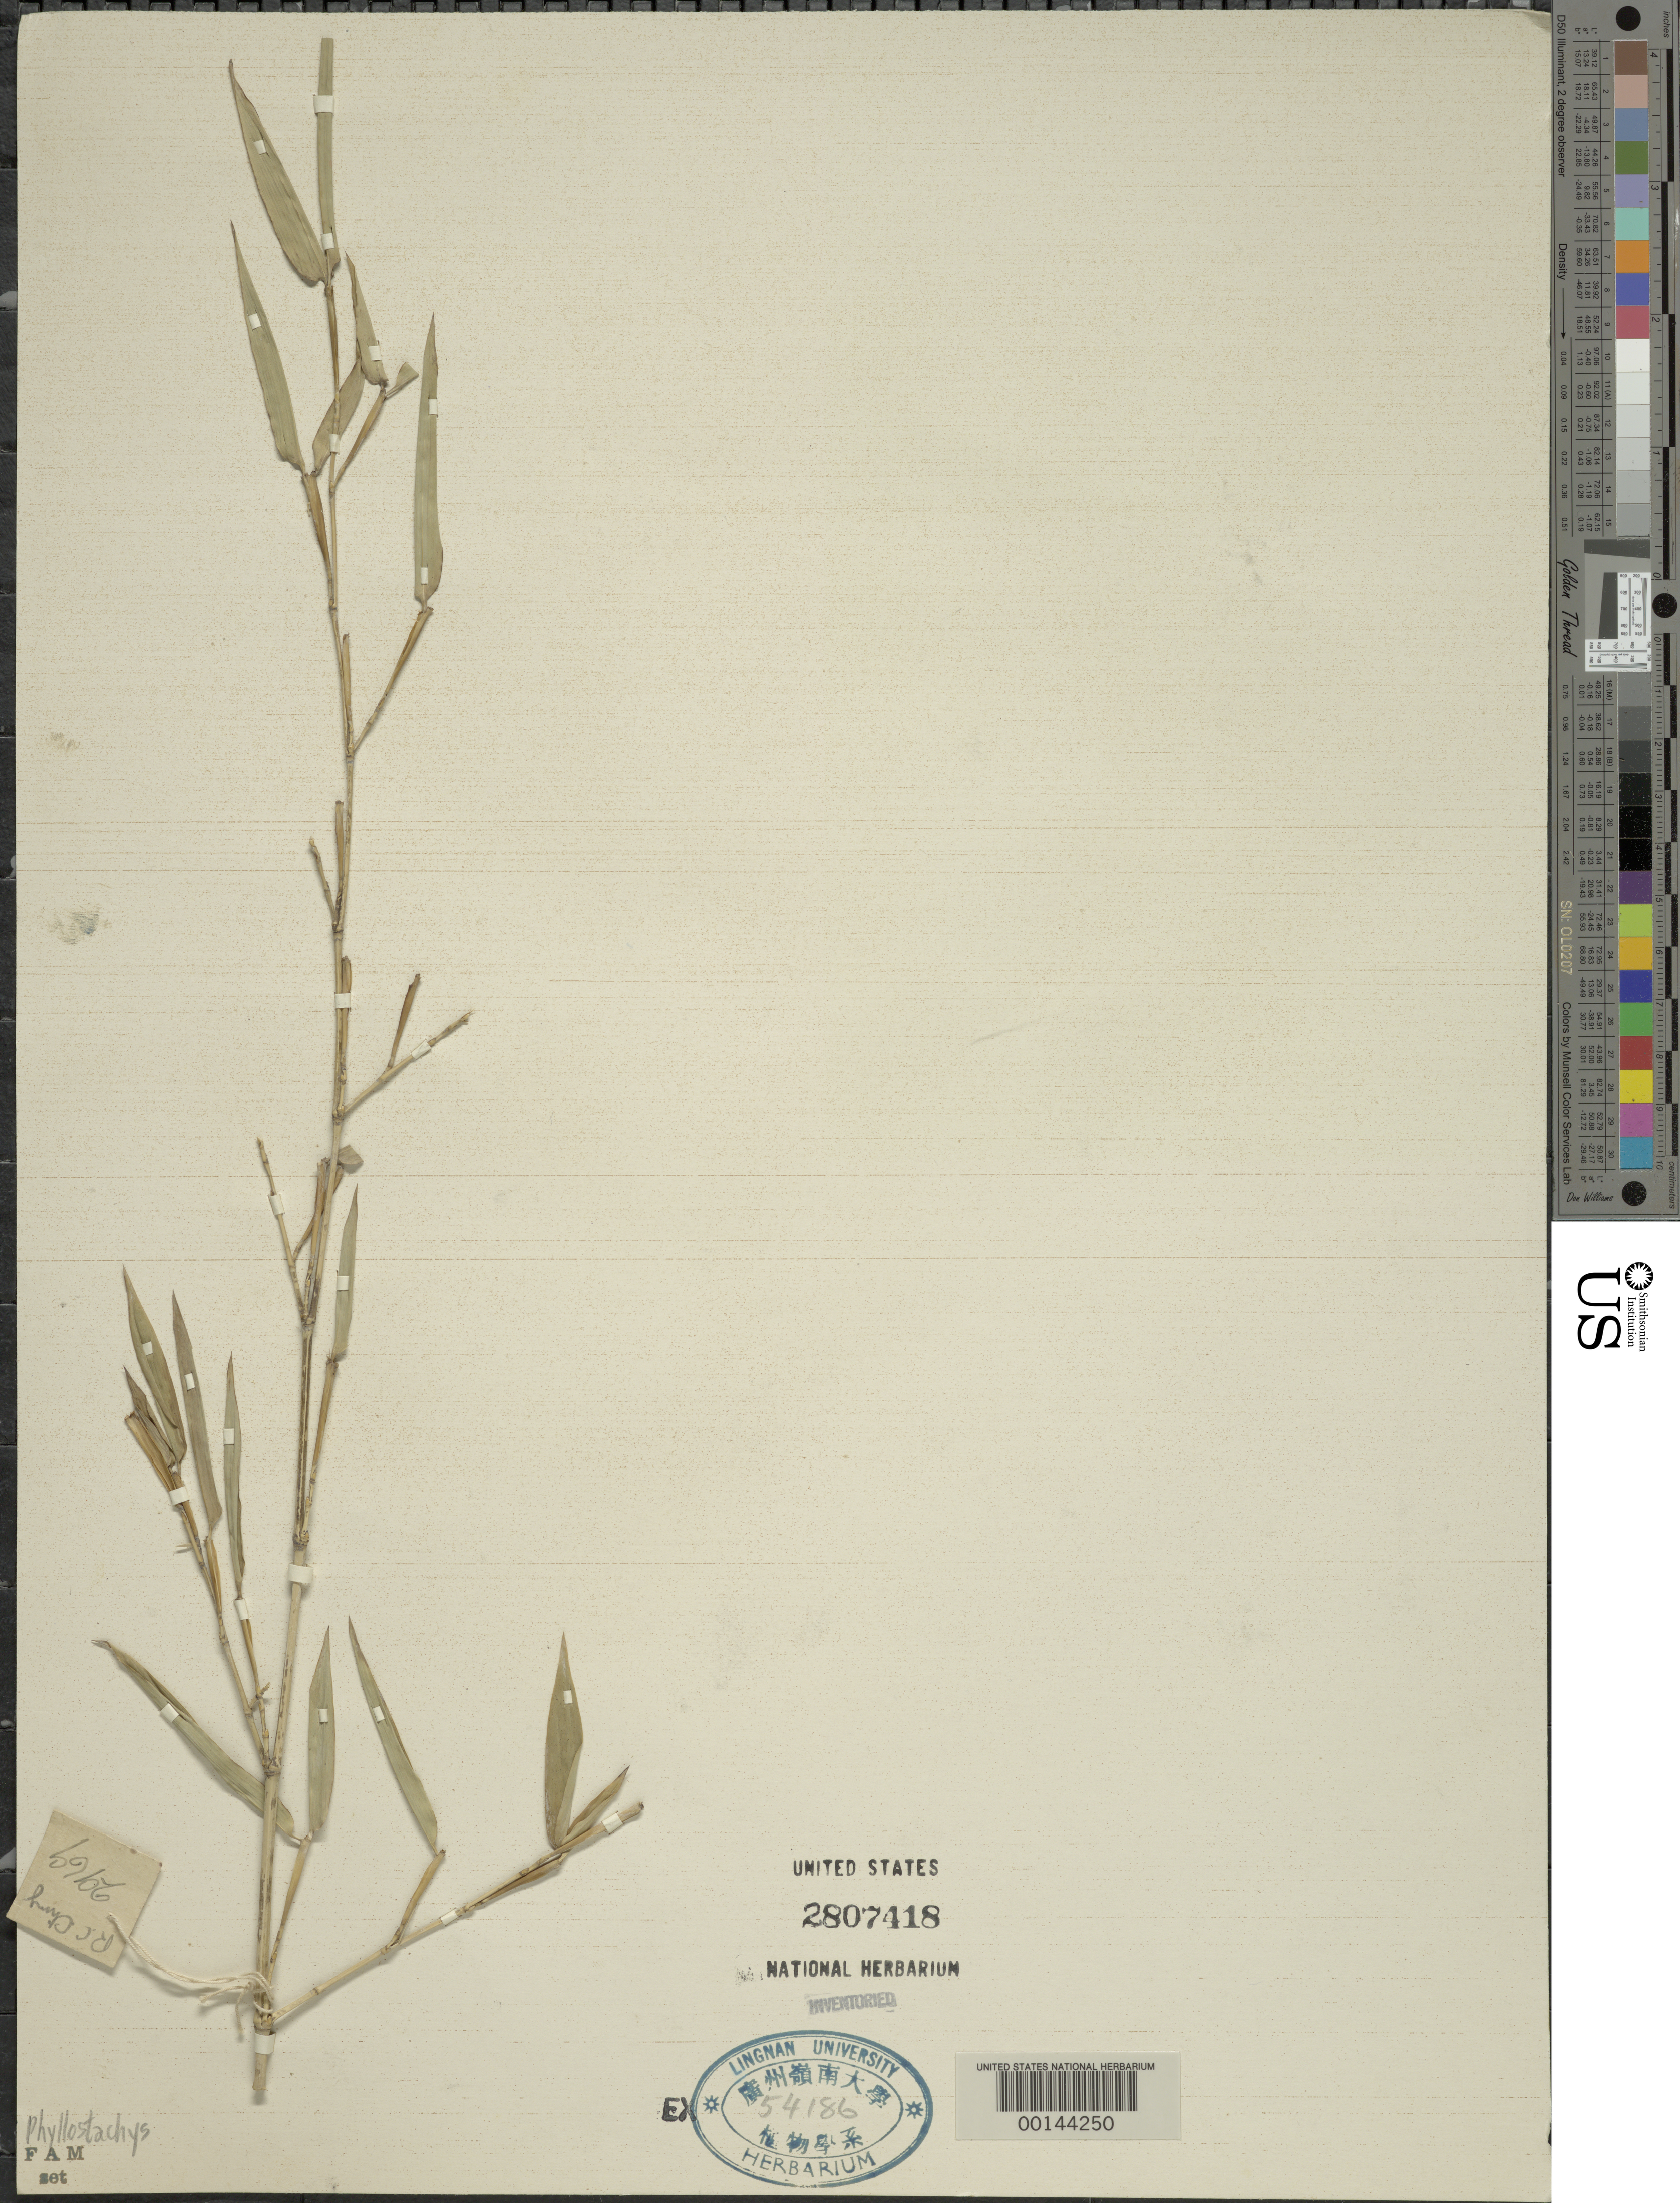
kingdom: Plantae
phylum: Tracheophyta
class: Liliopsida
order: Poales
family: Poaceae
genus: Phyllostachys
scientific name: Phyllostachys sp.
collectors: R. C. Ching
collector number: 2969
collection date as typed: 12 Aug 1925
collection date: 1925-08-12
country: China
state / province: Anhui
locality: Wang shan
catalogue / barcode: US 2807418